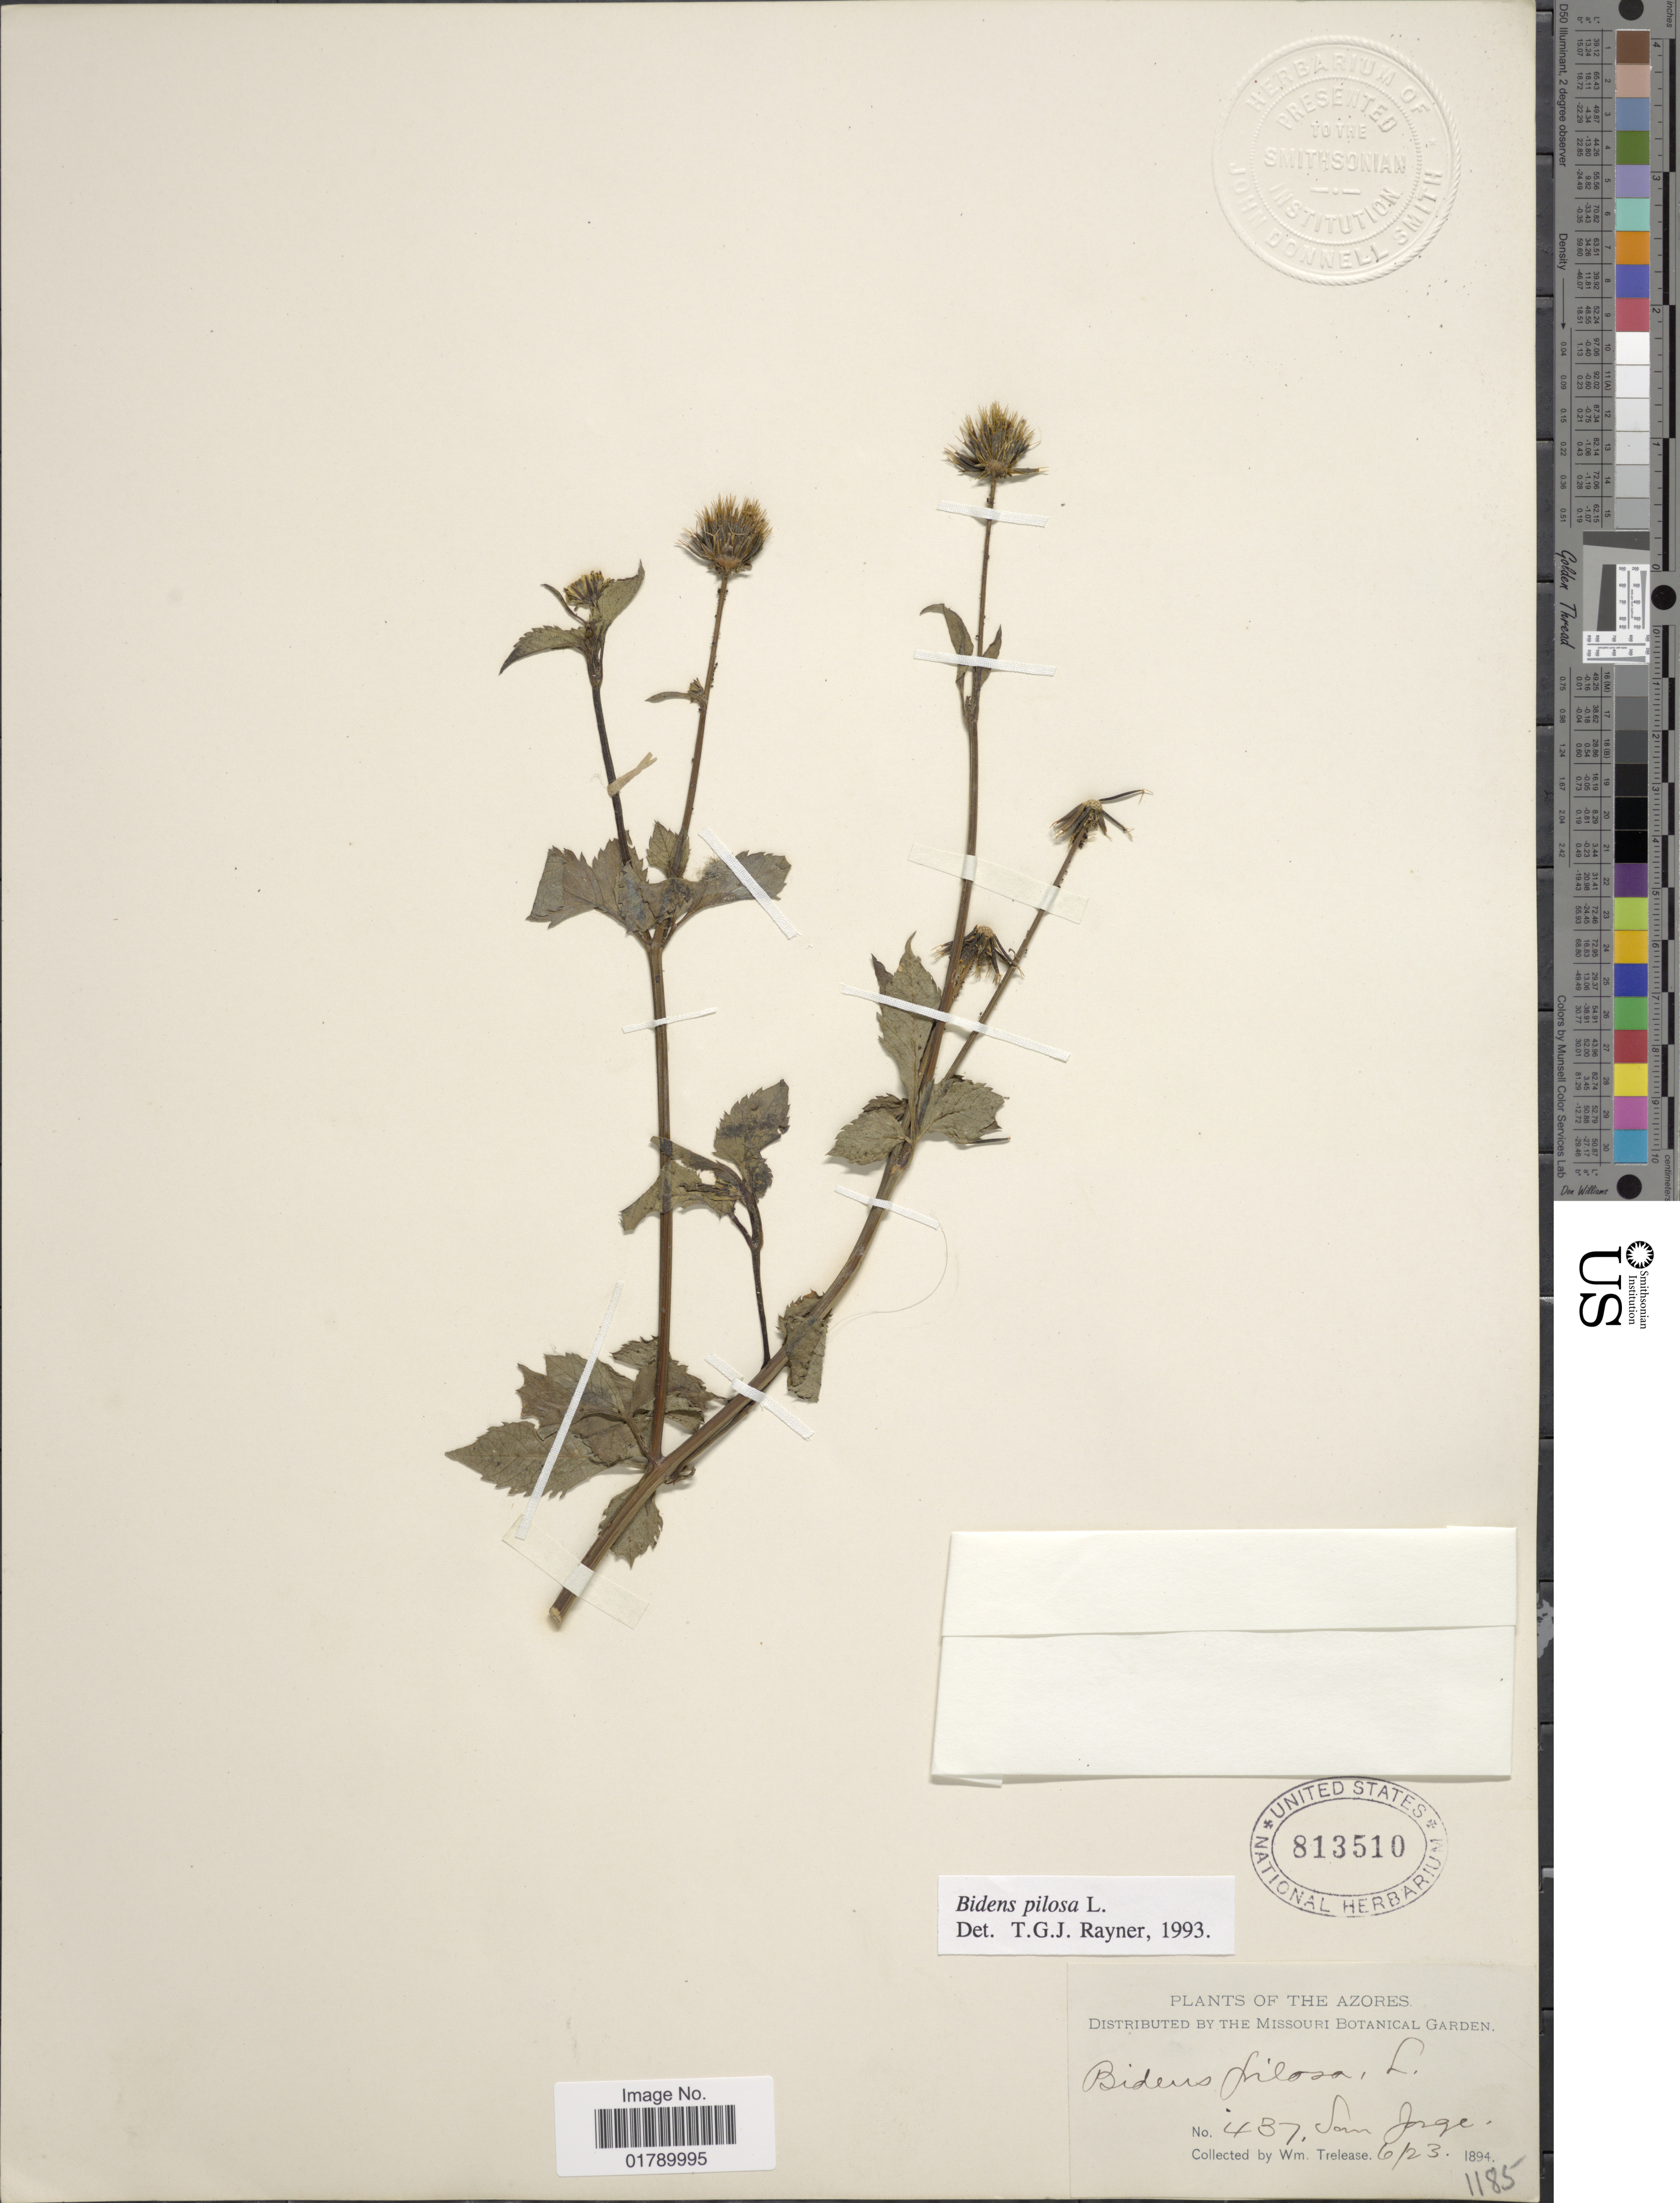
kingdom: Plantae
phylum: Tracheophyta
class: Magnoliopsida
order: Asterales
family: Asteraceae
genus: Bidens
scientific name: Bidens pilosa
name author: L.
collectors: W. Trelease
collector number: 437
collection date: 1894-06-23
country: Portugal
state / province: Azores (Aut. Reg.)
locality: San Jorge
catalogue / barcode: US 813510